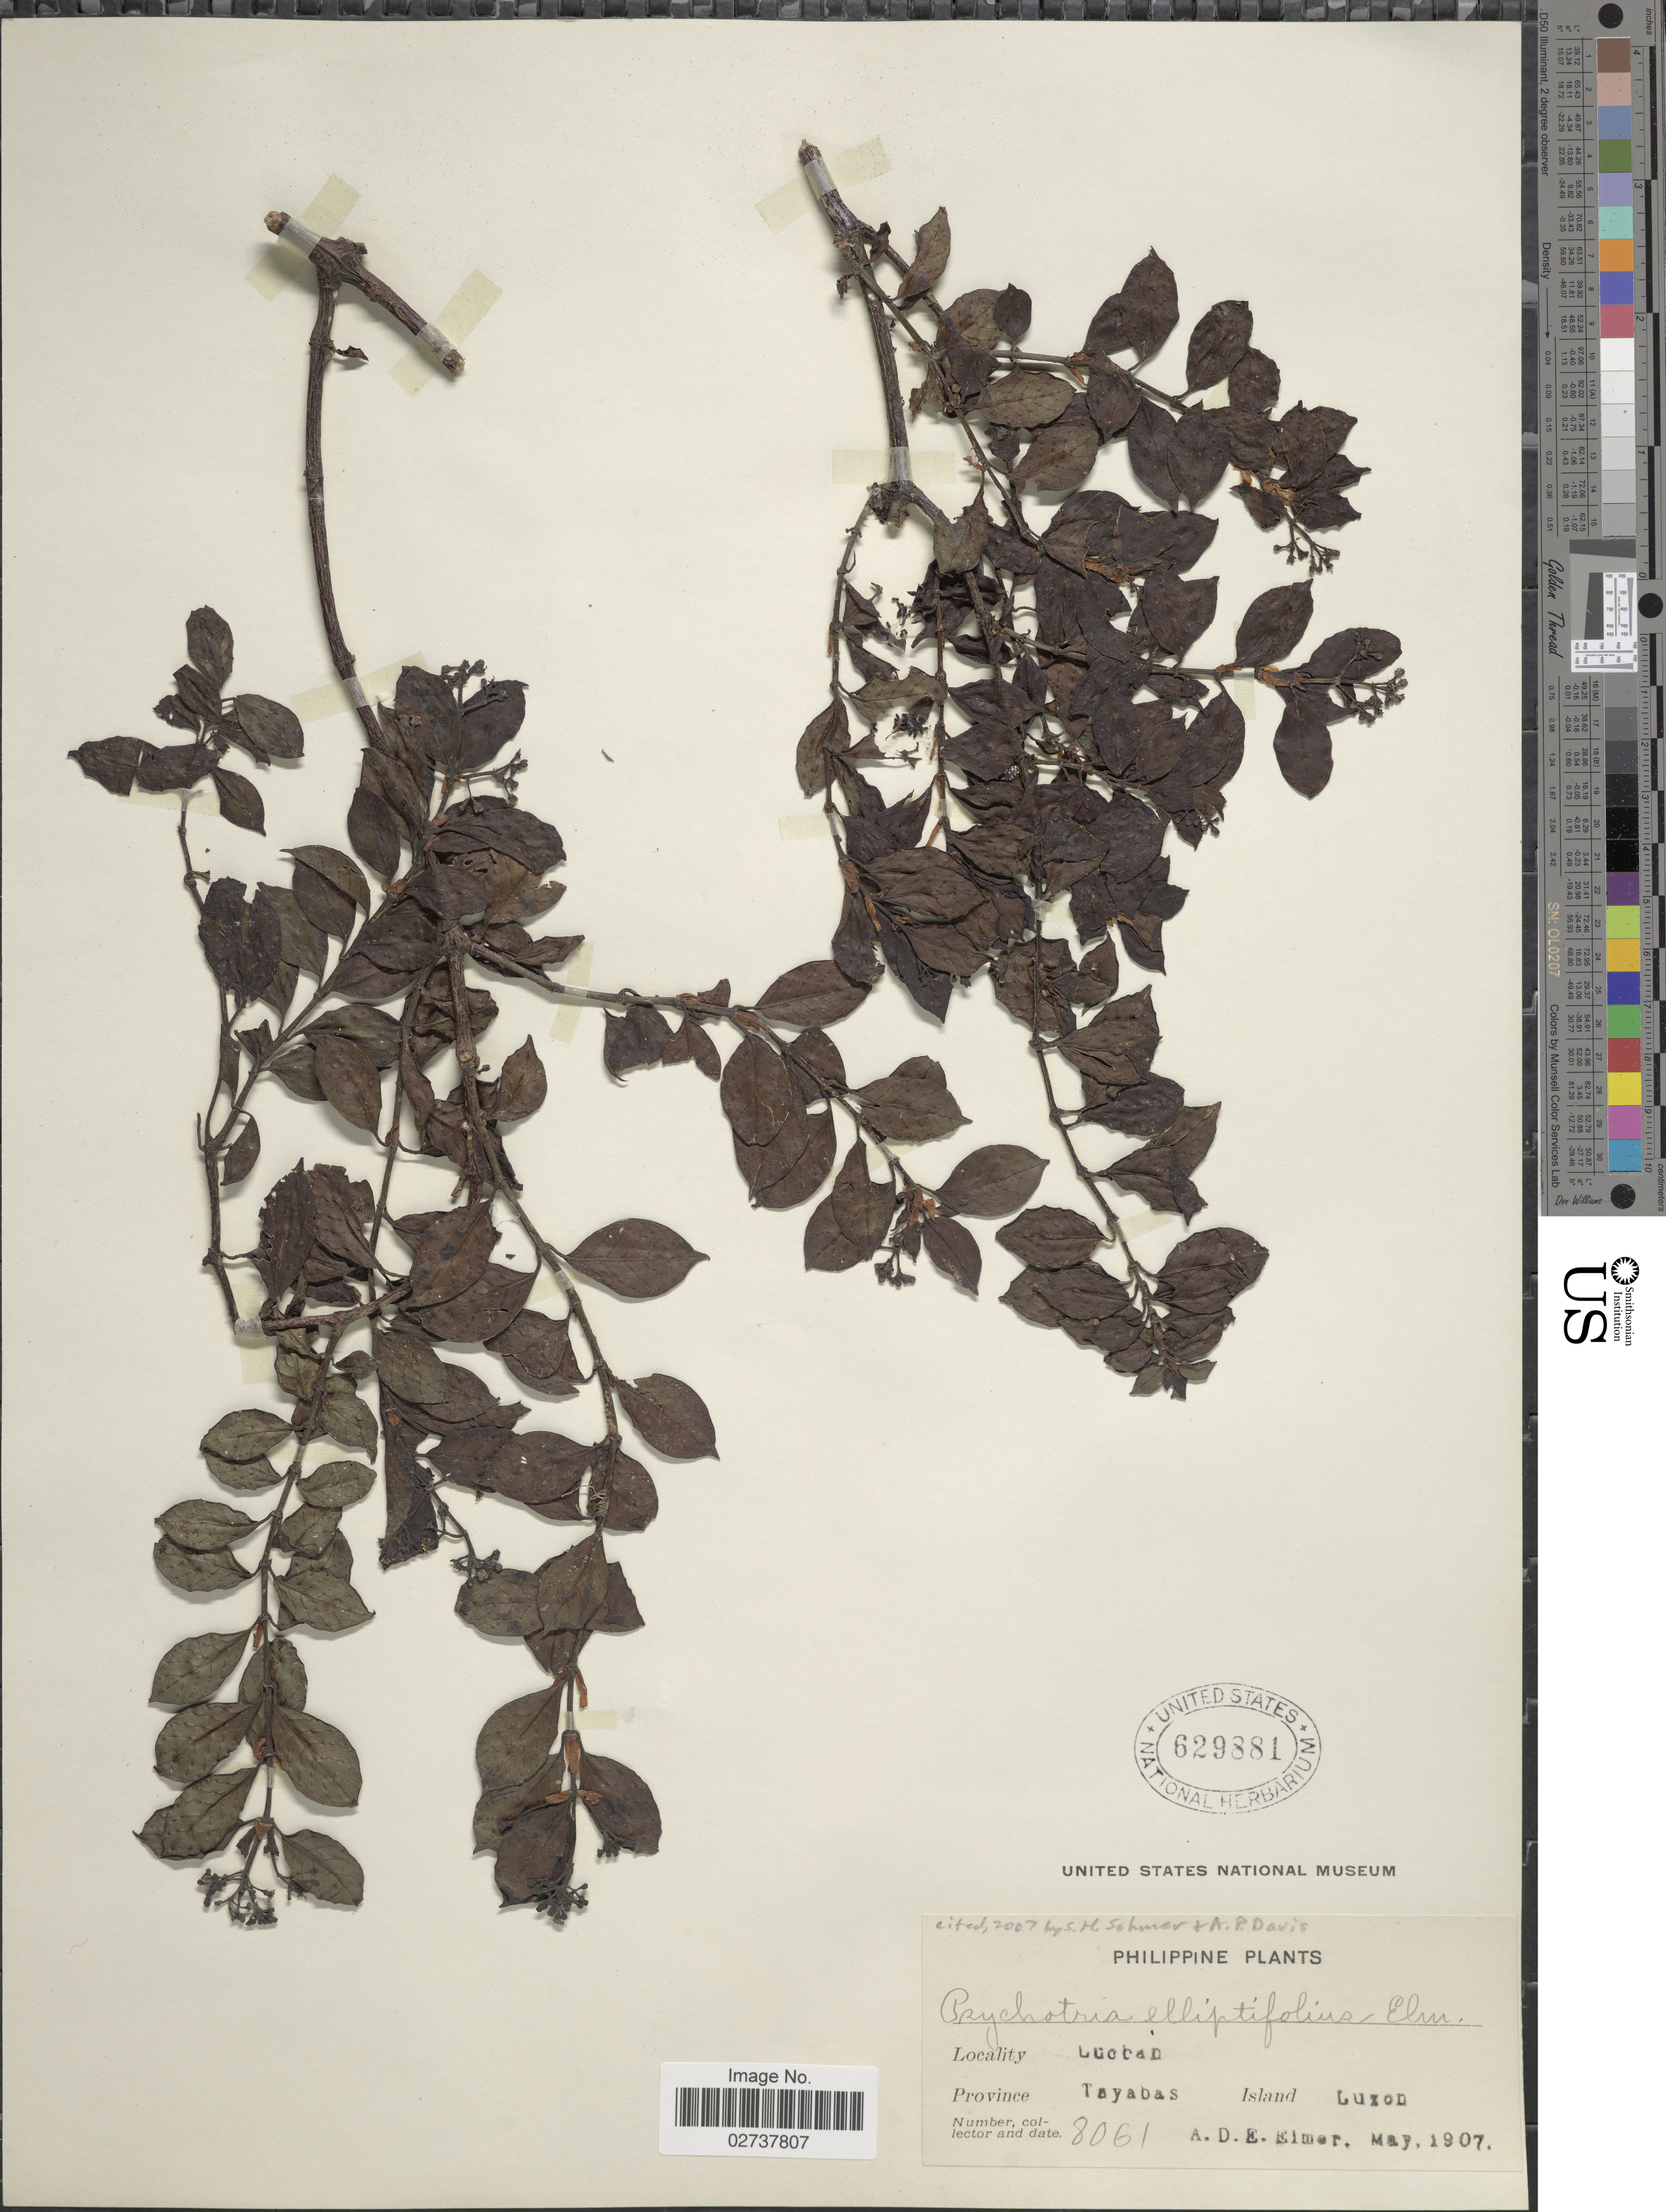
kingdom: Plantae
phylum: Tracheophyta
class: Magnoliopsida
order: Gentianales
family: Rubiaceae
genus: Psychotria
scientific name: Psychotria elliptifolia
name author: Elmer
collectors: A. D. E. Elmer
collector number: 8061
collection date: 1907-05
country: Philippines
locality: Lucban, Province Tayabas Island Luzon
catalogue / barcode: US 629881